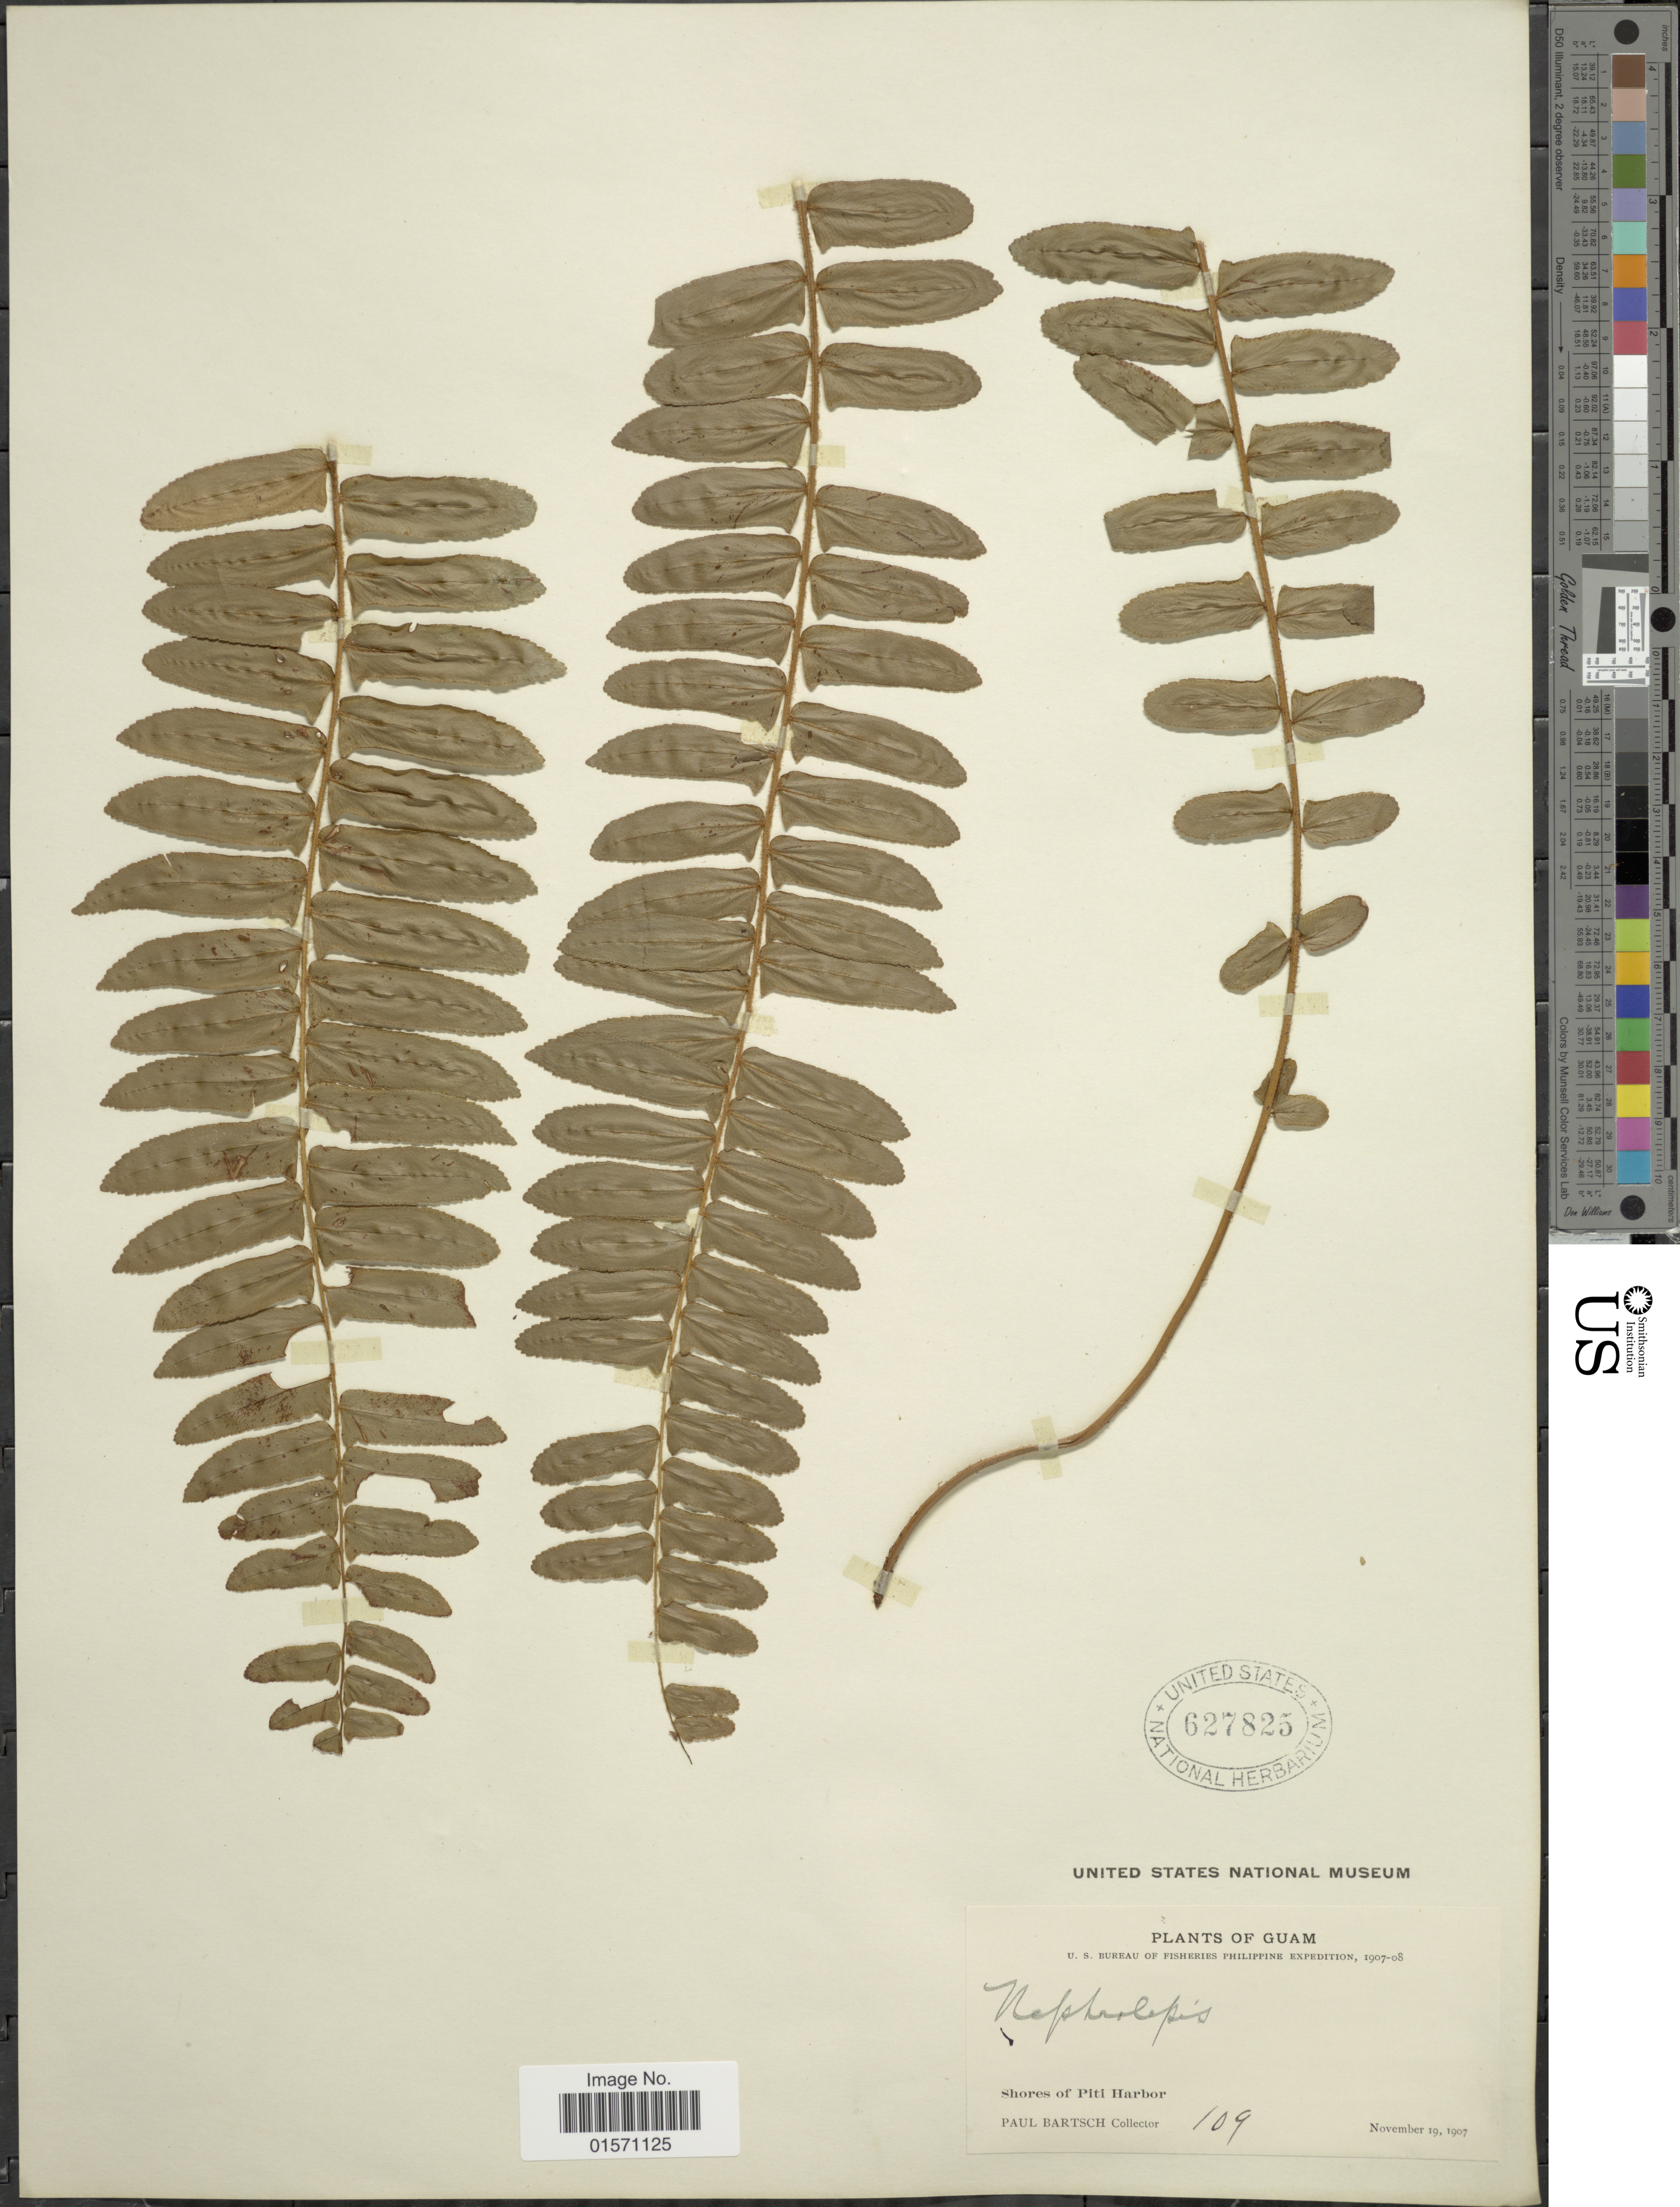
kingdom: Plantae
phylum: Tracheophyta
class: Polypodiopsida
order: Polypodiales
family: Nephrolepidaceae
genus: Nephrolepis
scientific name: Nephrolepis sp.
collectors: P. Bartsch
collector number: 109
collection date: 1907-11-19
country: Guam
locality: Shores of Piti Harbor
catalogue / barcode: US 627825